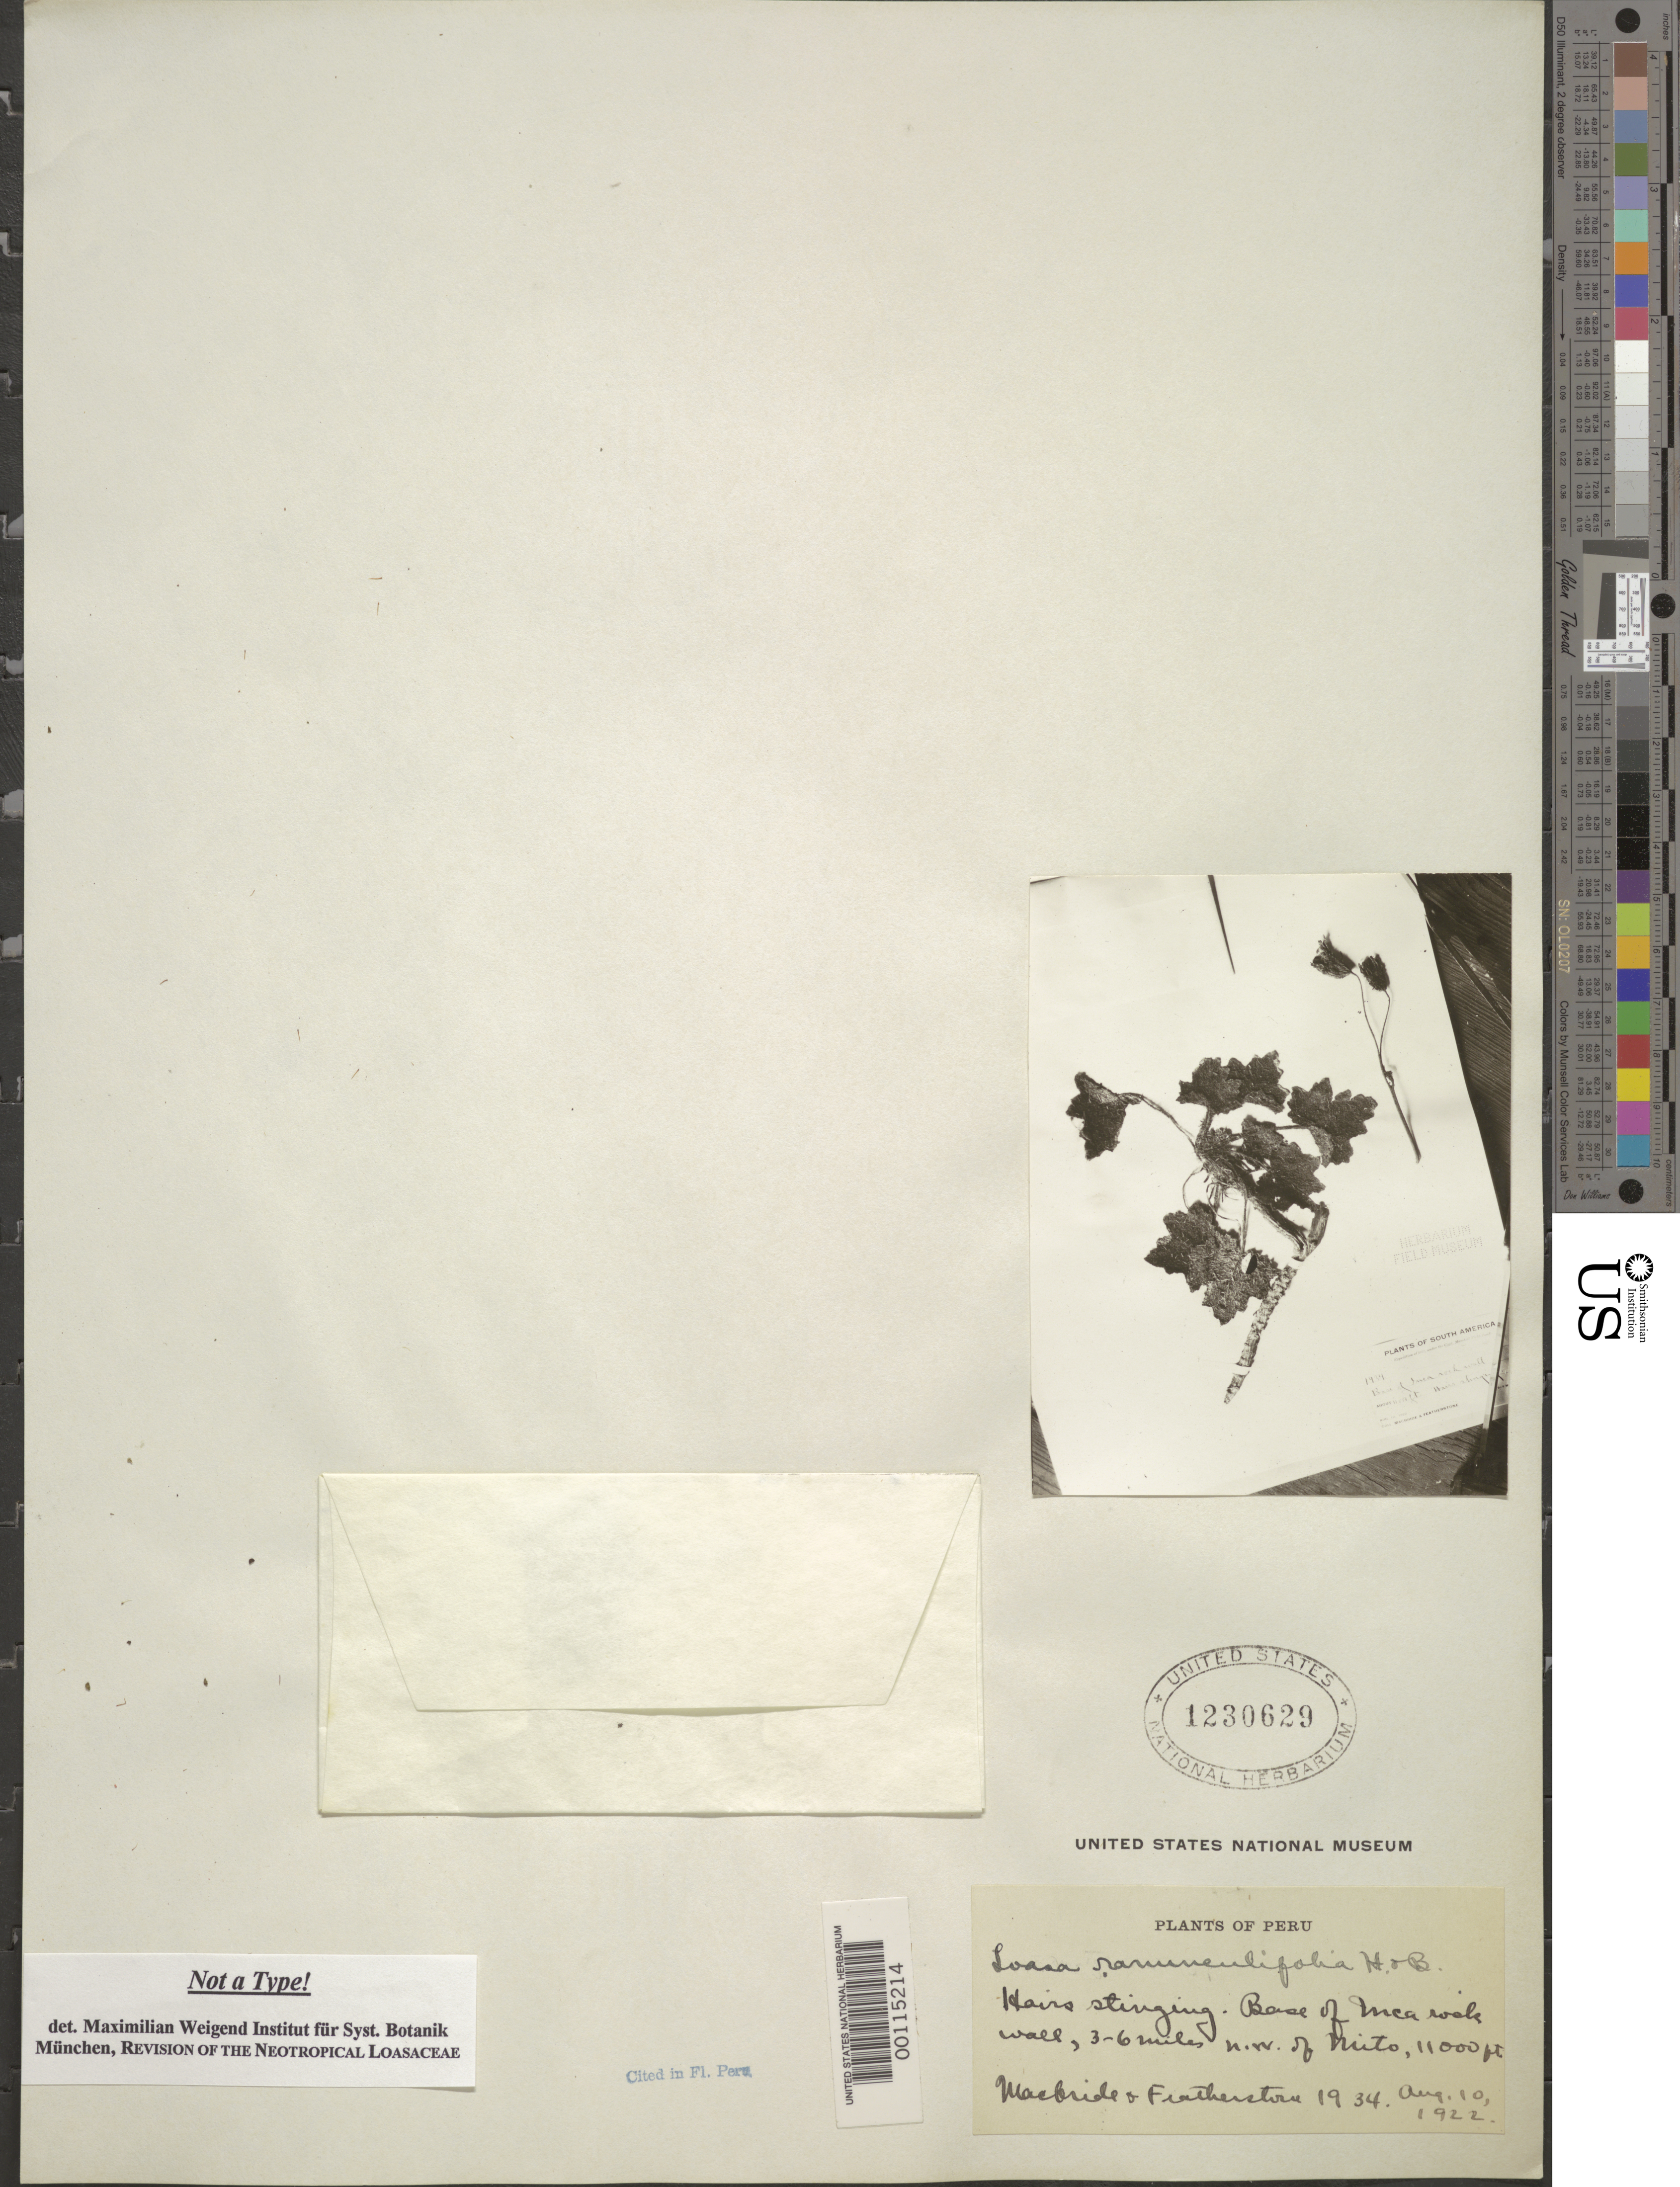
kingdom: Plantae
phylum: Tracheophyta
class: Magnoliopsida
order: Cornales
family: Loasaceae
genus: Loasa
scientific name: Loasa ranunculifolia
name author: Humb. & Bonpl.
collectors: J. F. Macbride & W. Featherstone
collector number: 1934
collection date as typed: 10 Aug 1922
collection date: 1922-08-10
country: Peru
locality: base of Inca rock wall, 3-6 miles NW of Mito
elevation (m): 1100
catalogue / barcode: US 1230629